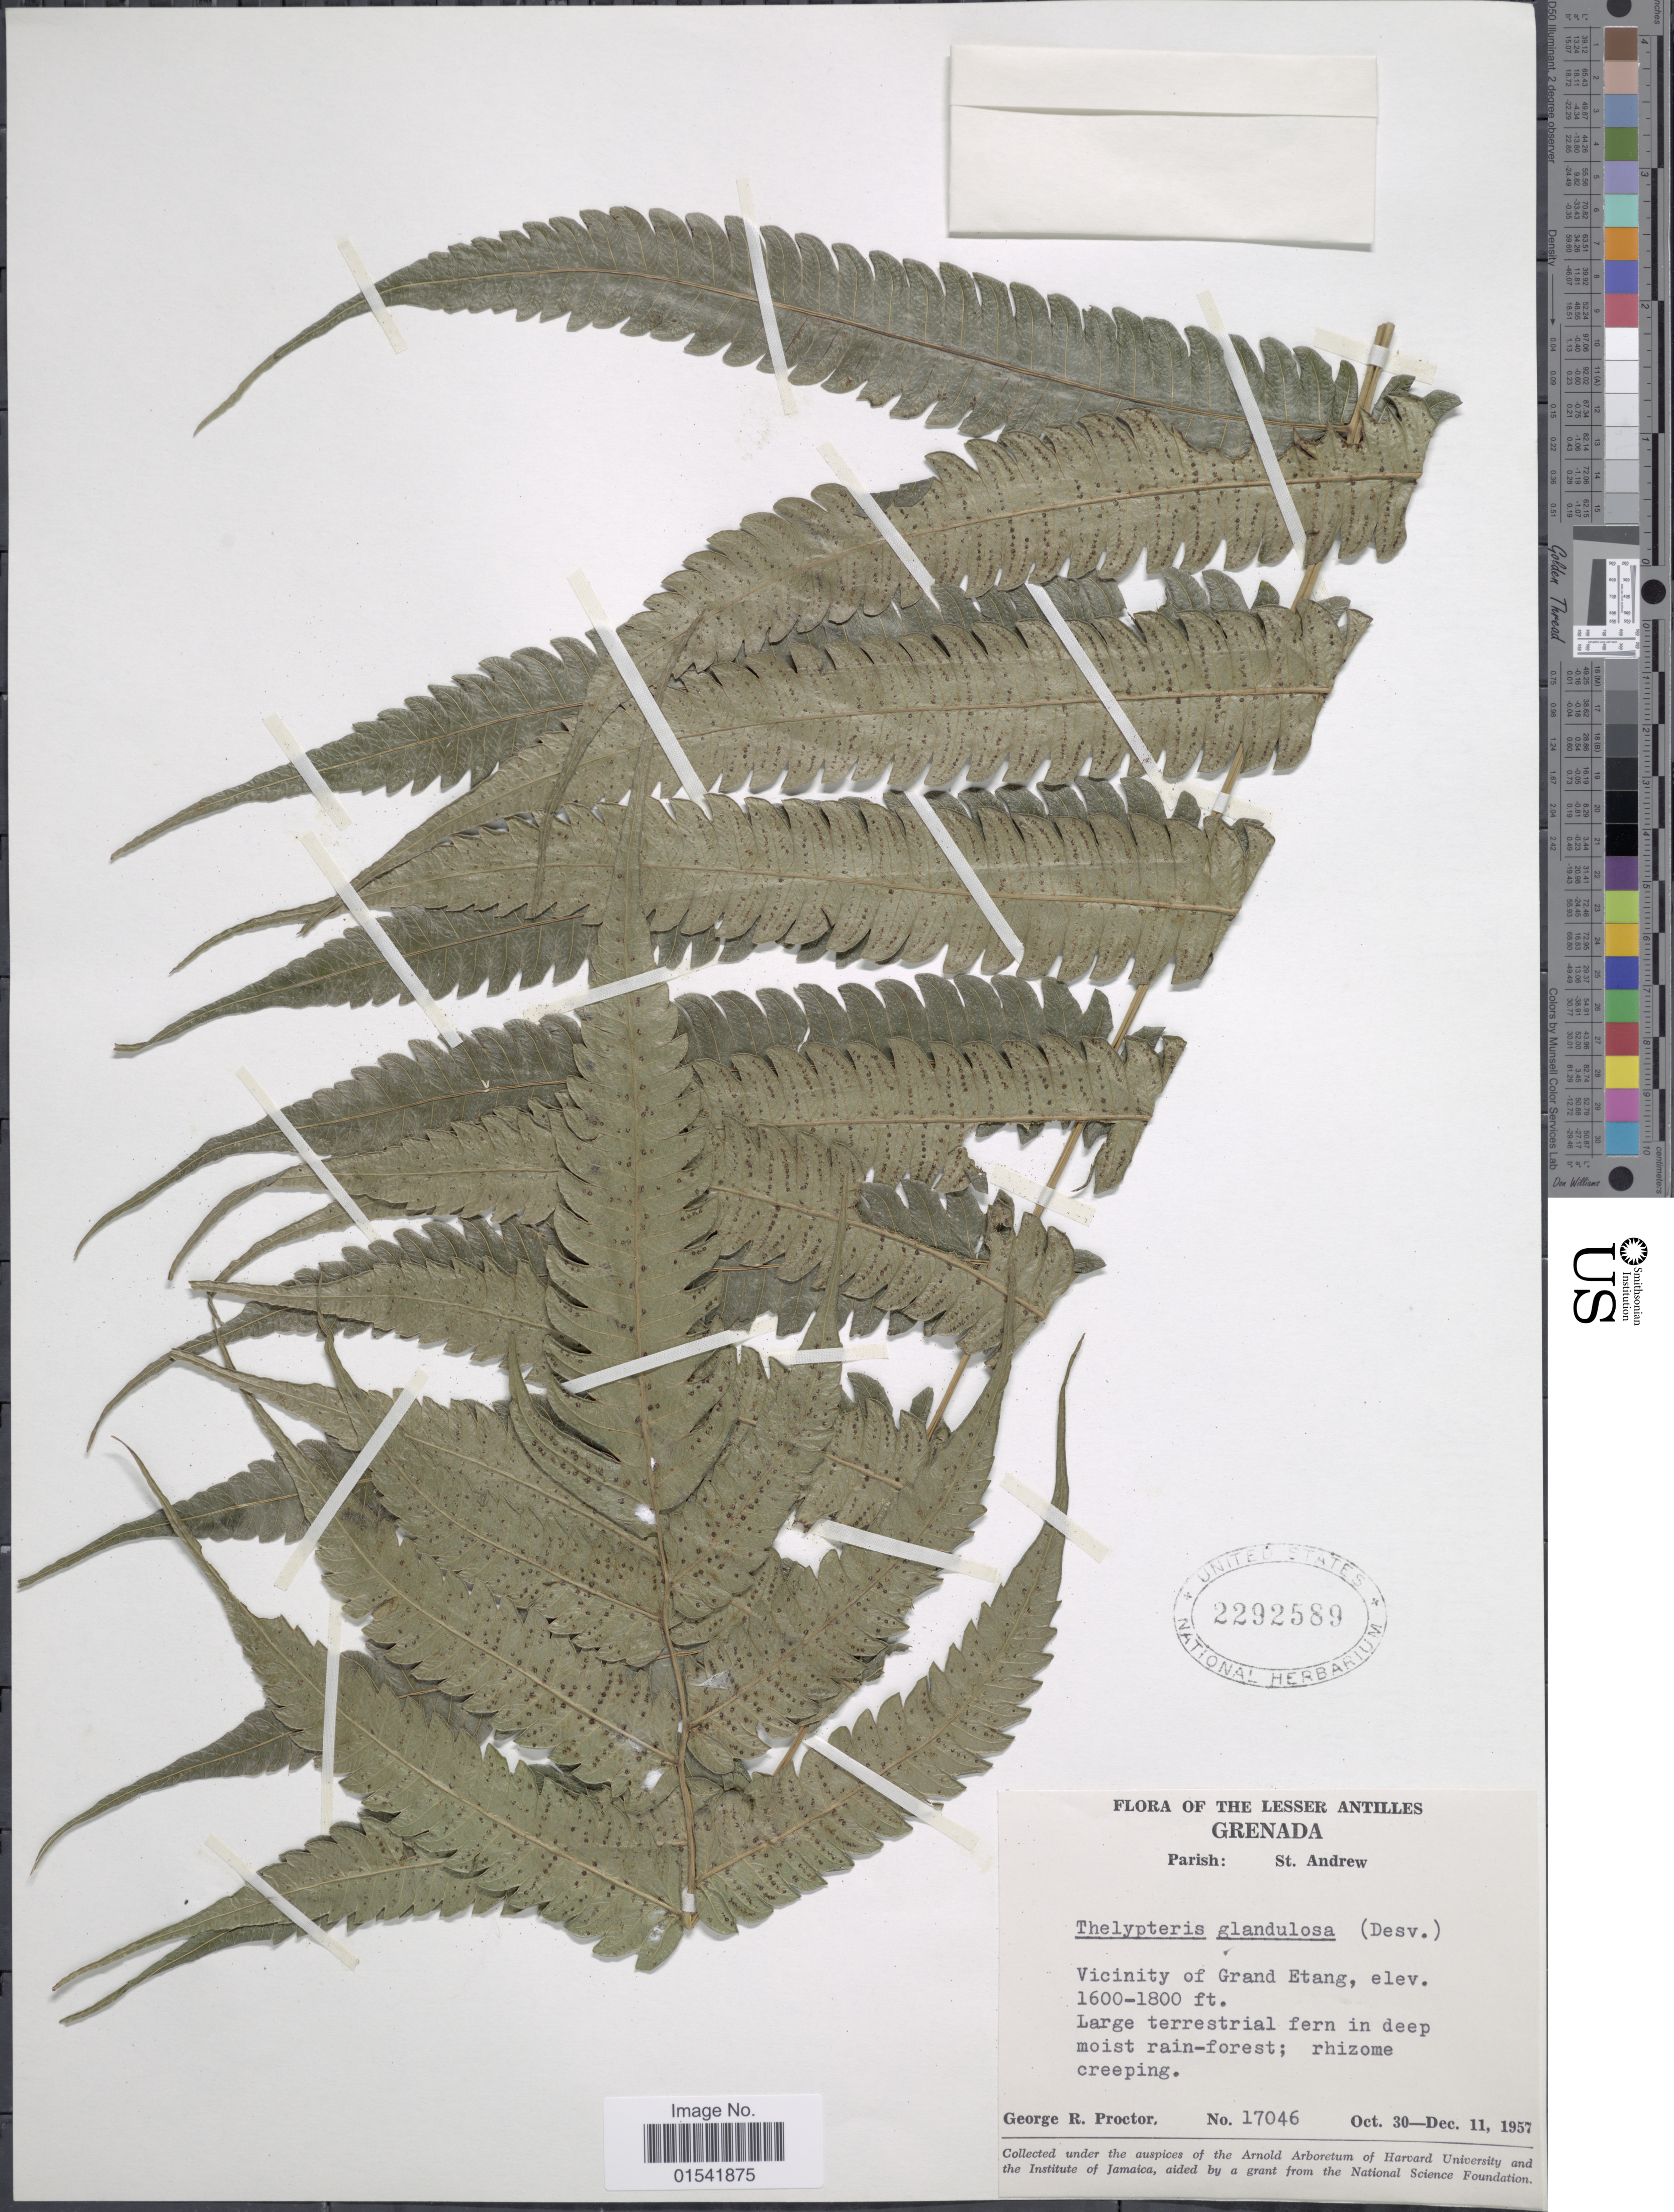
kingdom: Plantae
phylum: Tracheophyta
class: Polypodiopsida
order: Polypodiales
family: Thelypteridaceae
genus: Steiropteris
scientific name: Steiropteris glandulosa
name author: (Hook. f.) Pic. Serm.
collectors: G. R. Proctor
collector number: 17046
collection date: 1957-10-30/1957-12-11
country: Dominica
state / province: St. Andrew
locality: The Lesser Antilles, Parish: St. Andrew, Vicinity of Grand Etang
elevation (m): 488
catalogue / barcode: US 2292589